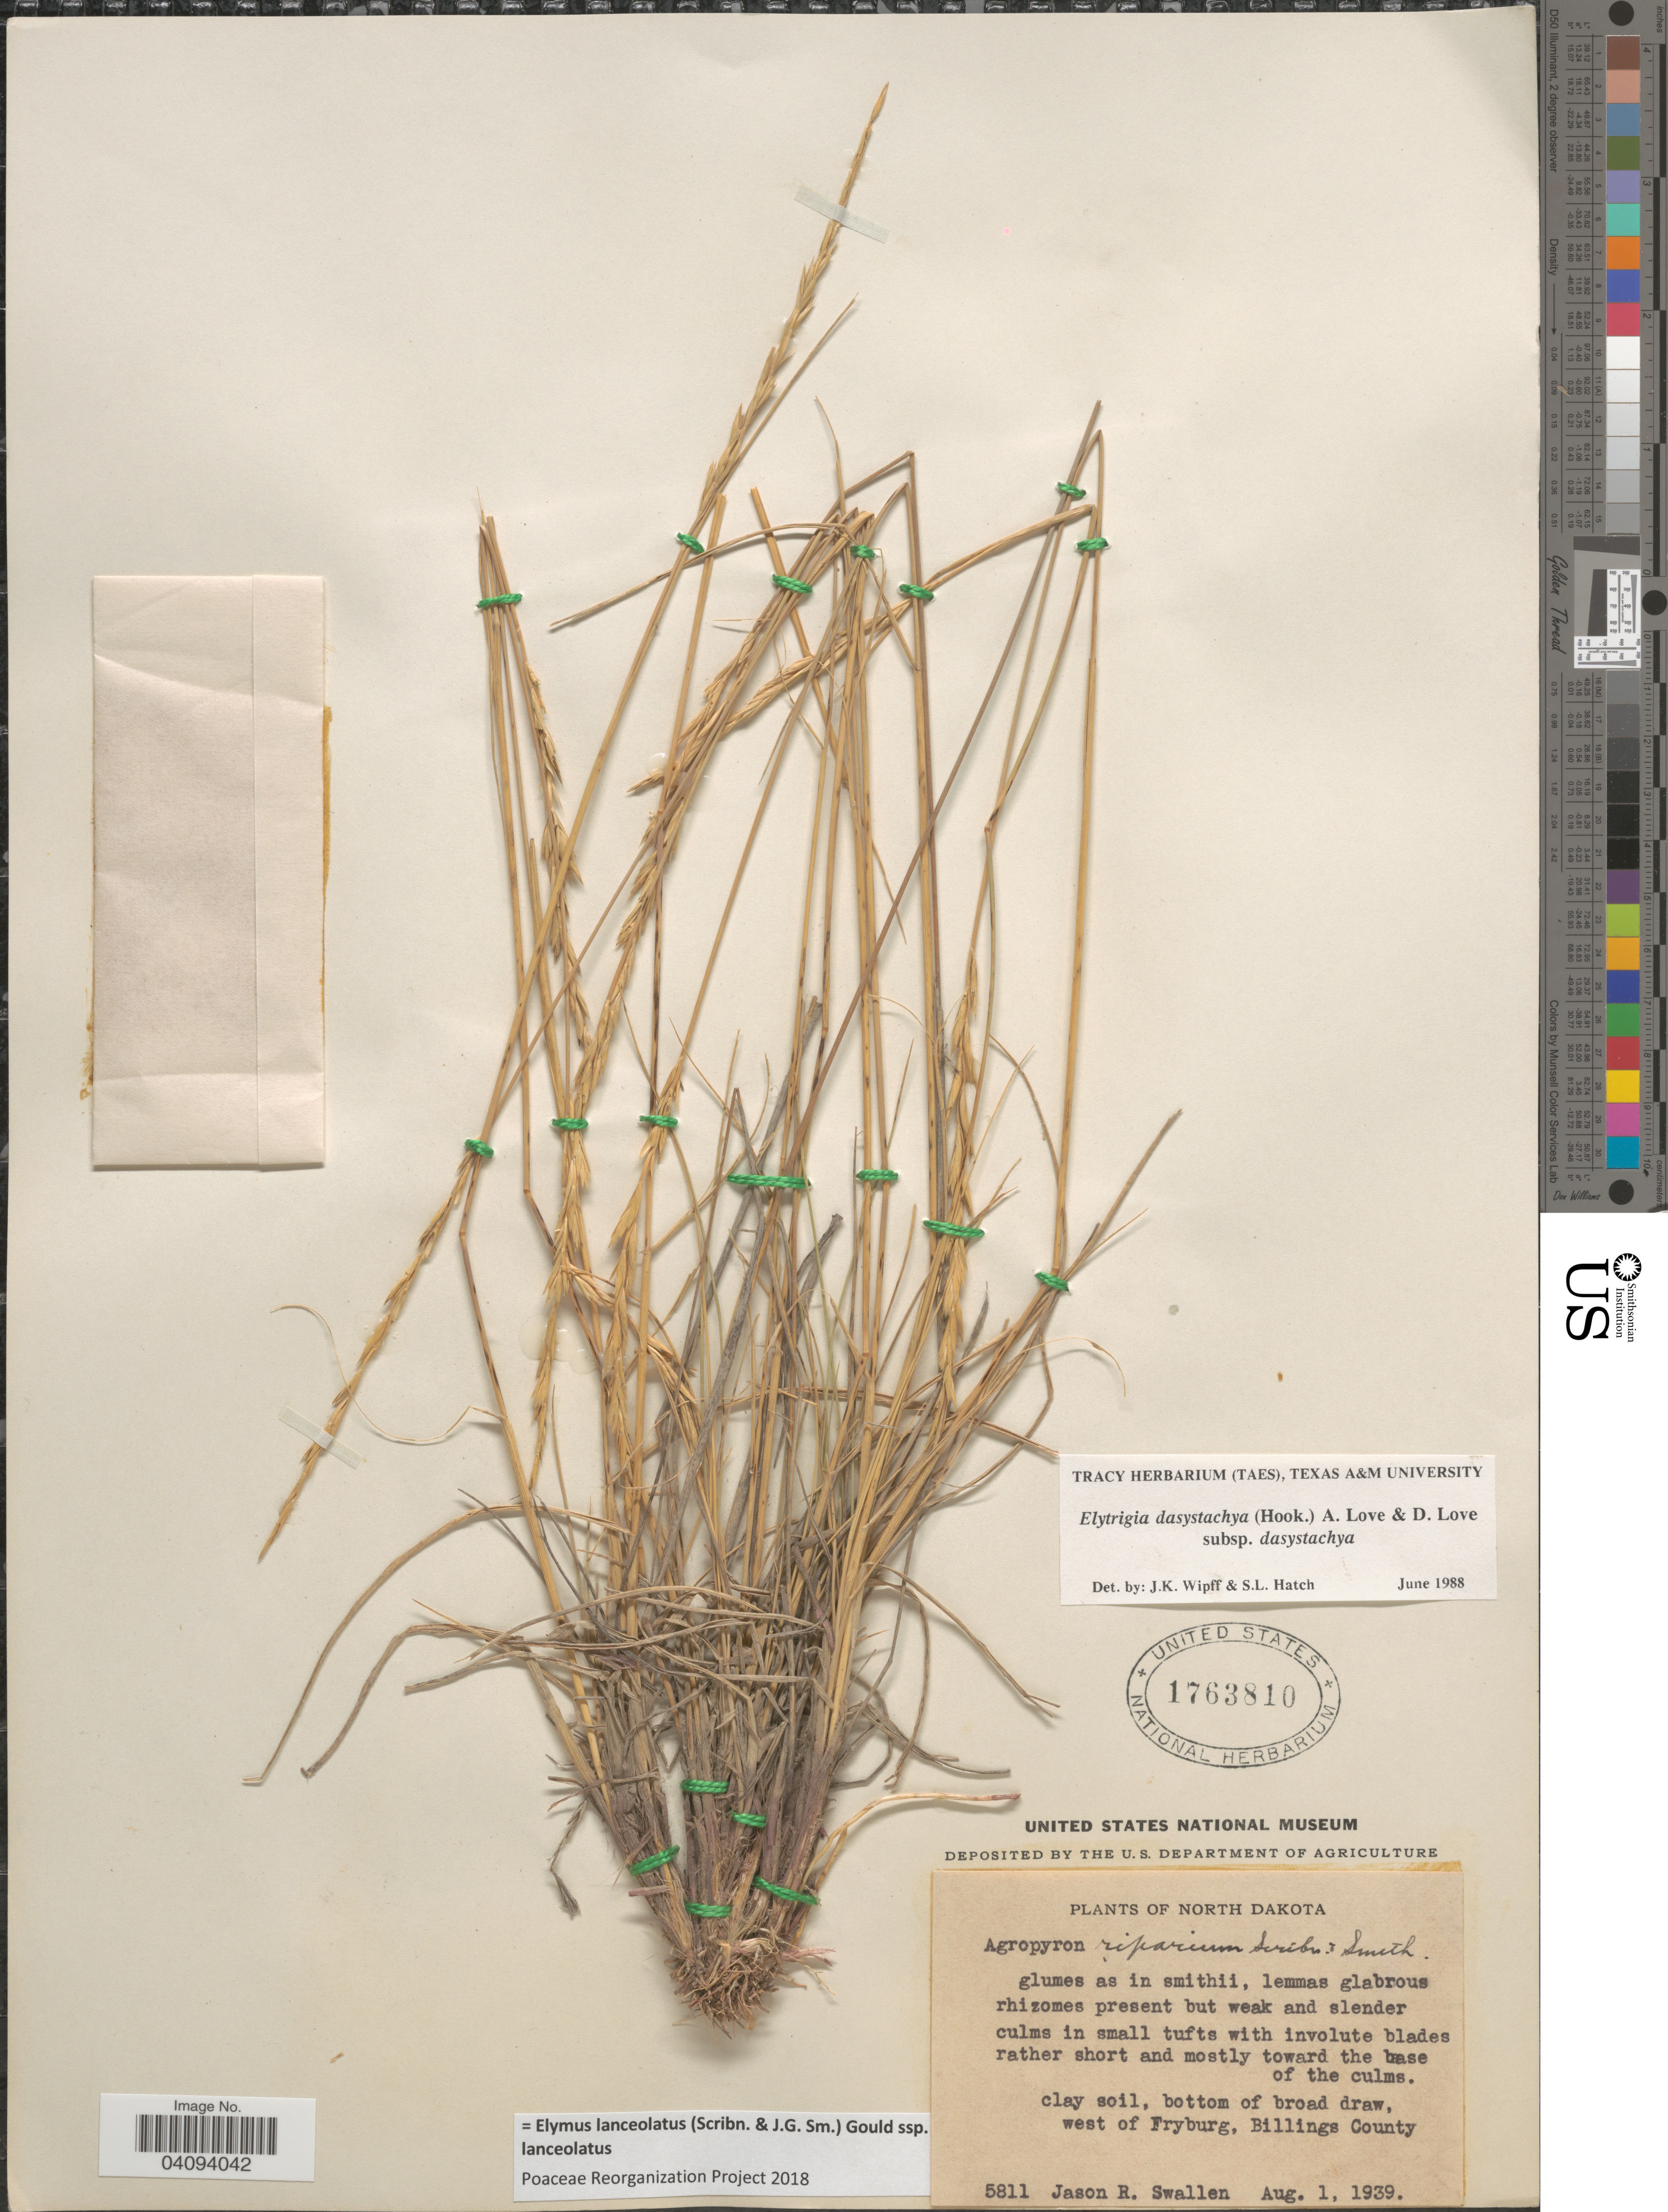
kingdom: Plantae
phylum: Tracheophyta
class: Liliopsida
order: Poales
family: Poaceae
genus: Elymus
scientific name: Elymus lanceolatus subsp. lanceolatus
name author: (Scribn. & J.G. Sm.) Gould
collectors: J. R. Swallen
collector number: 5811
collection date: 1939-08-01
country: United States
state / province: North Dakota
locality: Bottom of broad draw, west of Fryburg, Billings County.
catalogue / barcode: US 1763810